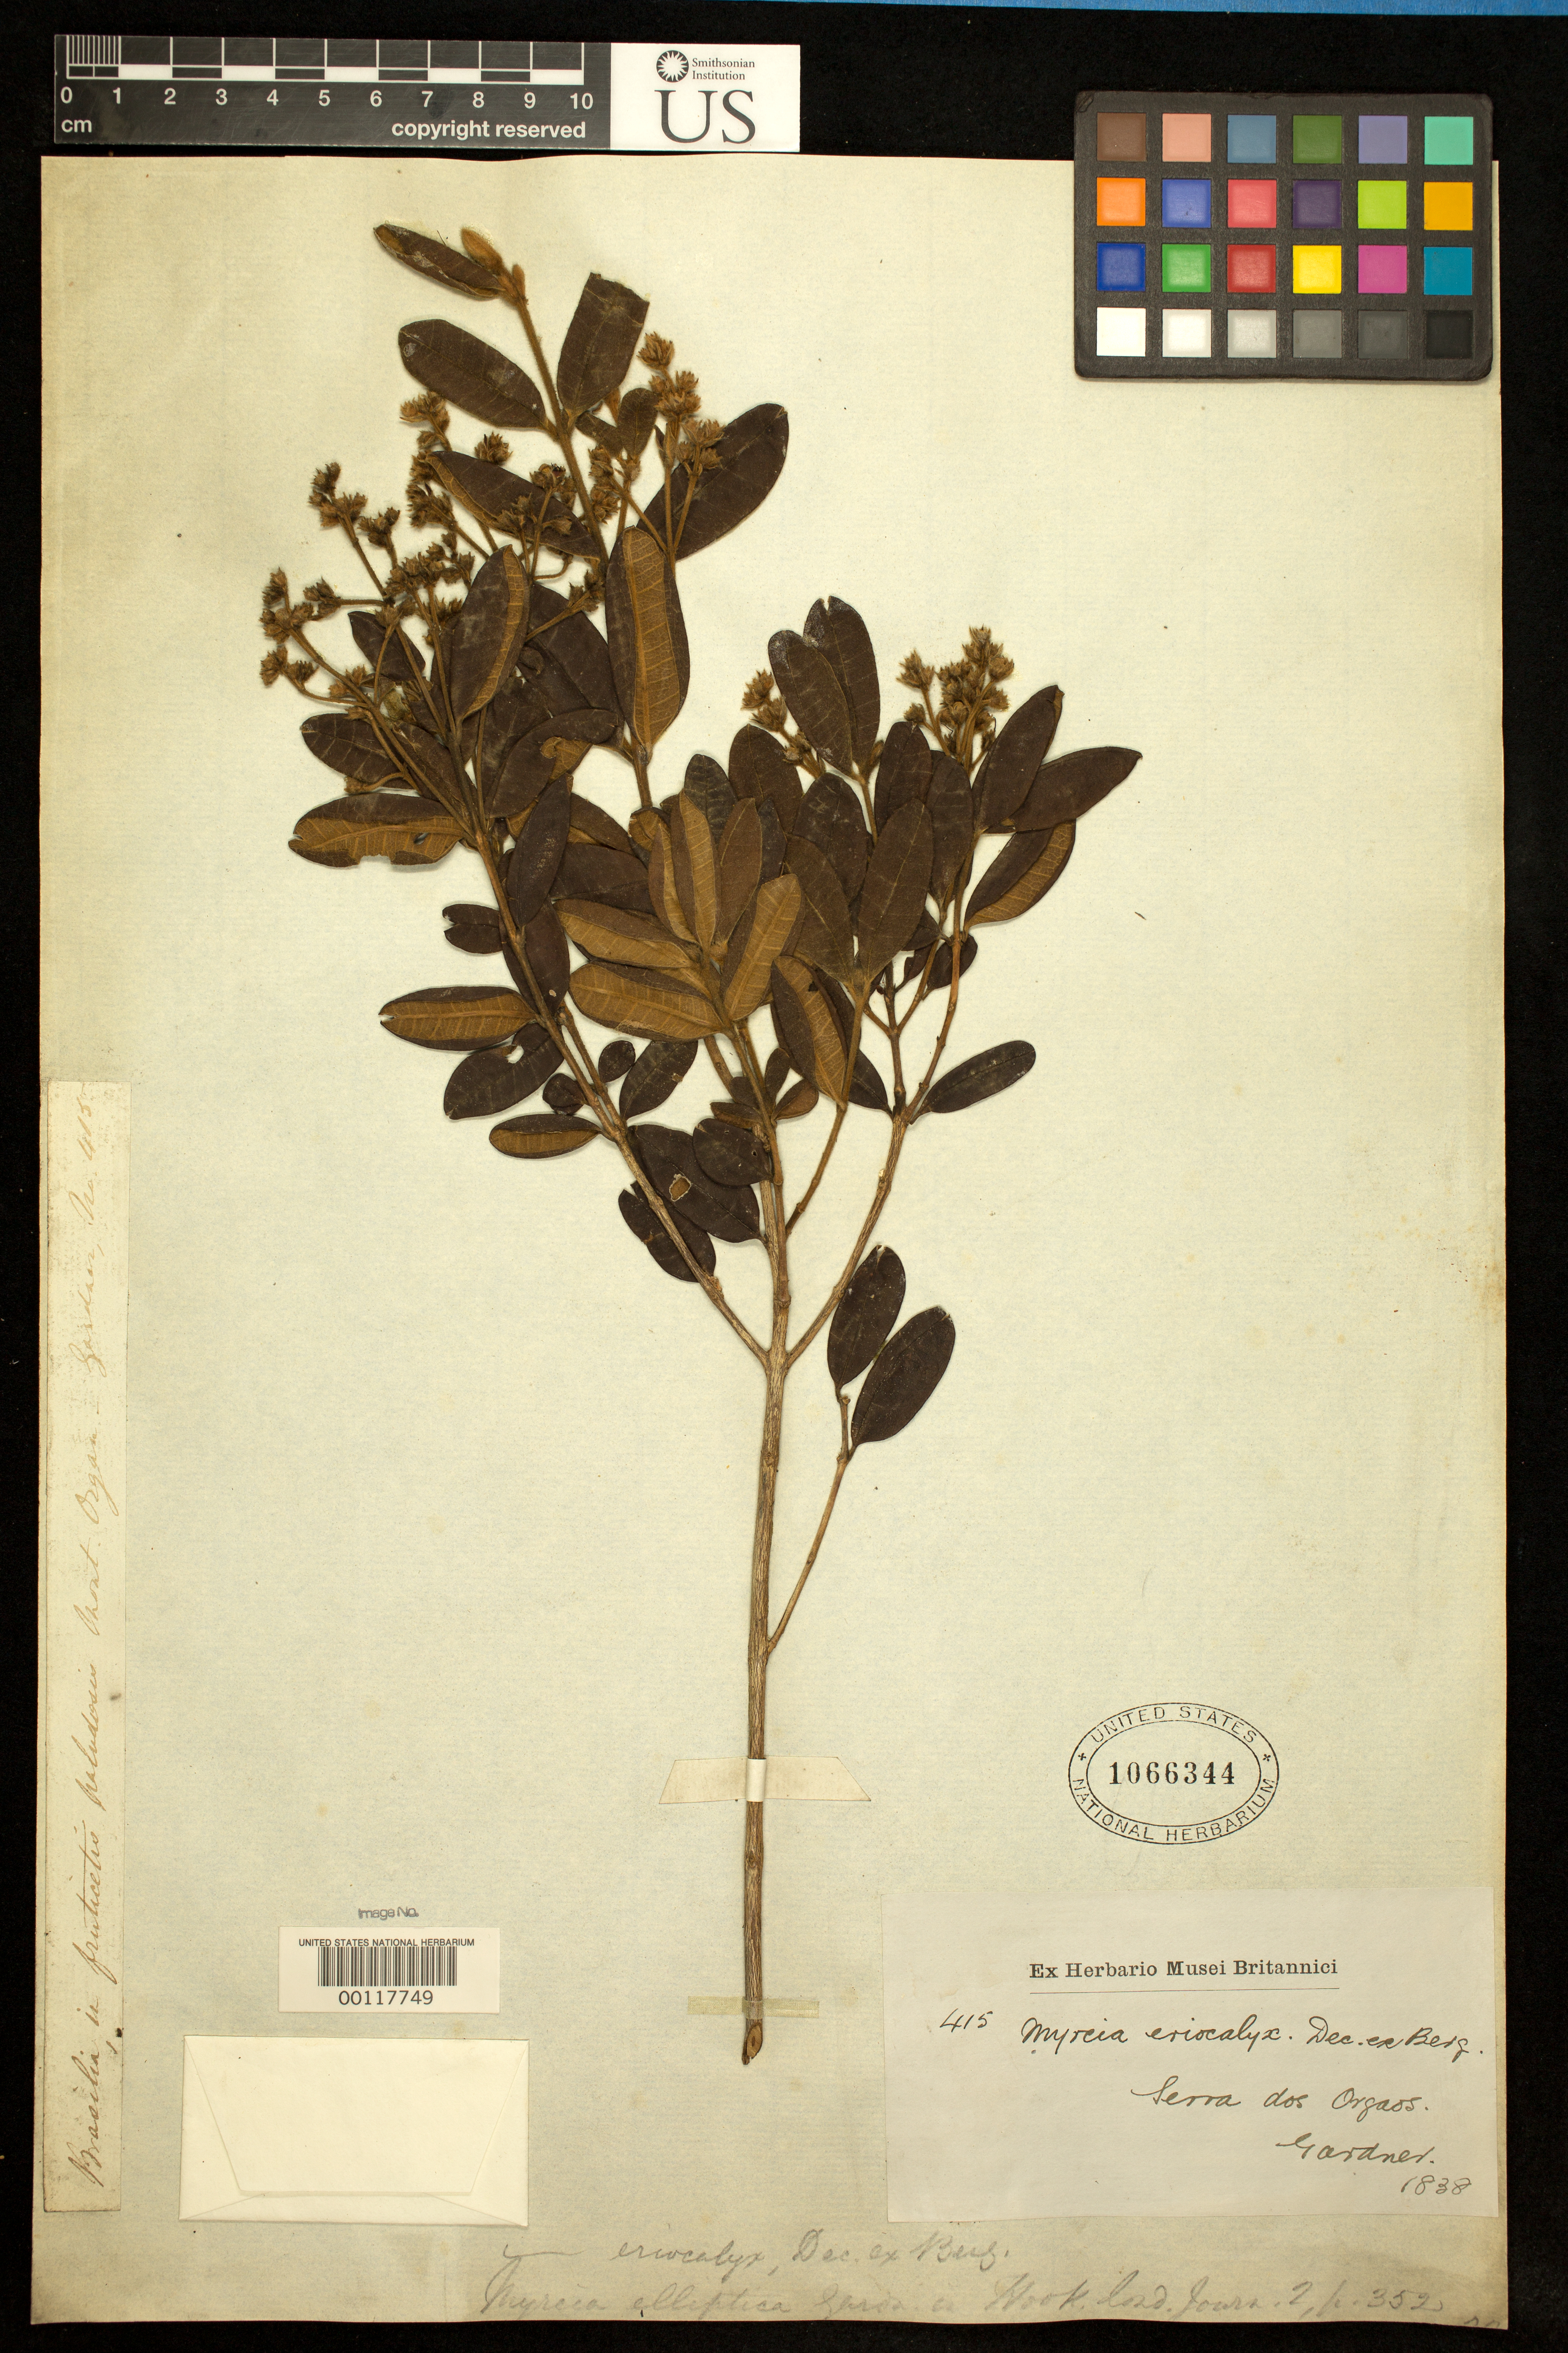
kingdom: Plantae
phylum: Tracheophyta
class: Magnoliopsida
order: Myrtales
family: Myrtaceae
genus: Myrcia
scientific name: Myrcia elliptica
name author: Gardner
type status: Isotype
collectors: G. Gardner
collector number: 415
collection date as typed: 1838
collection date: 1838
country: Brazil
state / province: Rio de Janeiro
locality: Serra dos Orgaos.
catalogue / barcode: US 1066344